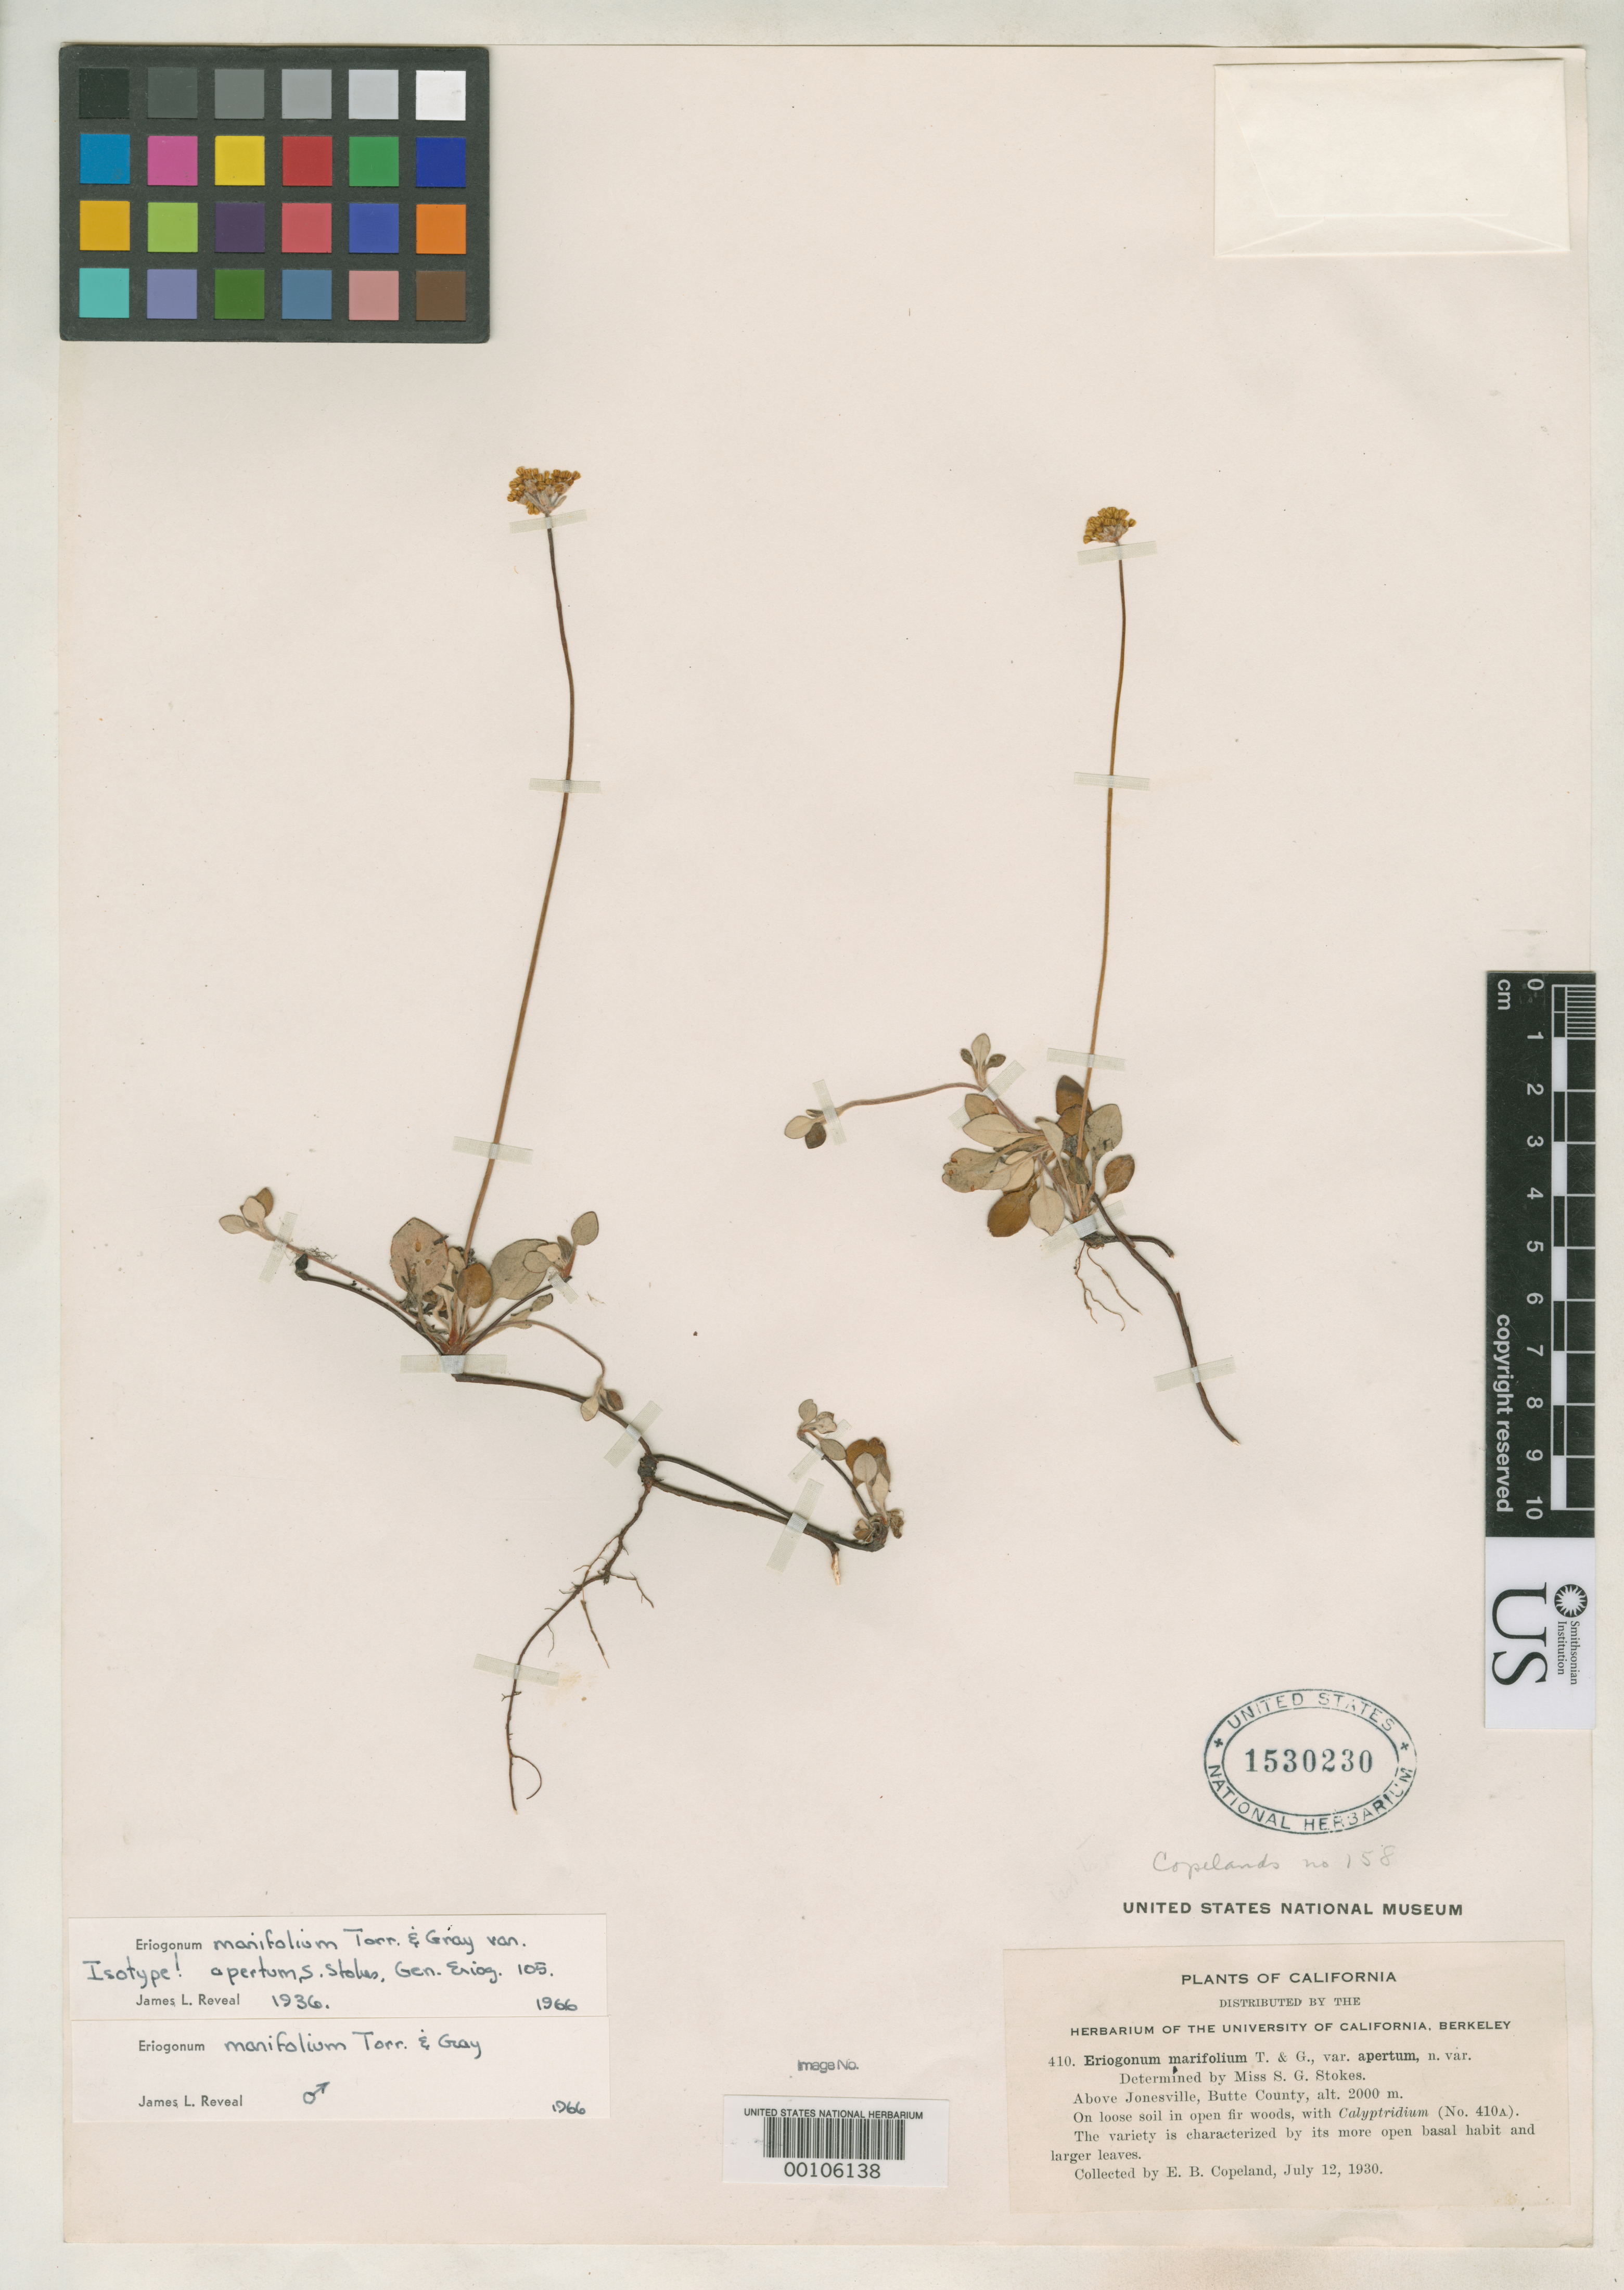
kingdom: Plantae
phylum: Tracheophyta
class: Magnoliopsida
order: Caryophyllales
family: Polygonaceae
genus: Eriogonum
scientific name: Eriogonum marifolium var. apertum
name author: S. Stokes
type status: Isotype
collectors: E. B. Copeland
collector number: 158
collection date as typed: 12 Jul 1930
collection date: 1930-07-12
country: United States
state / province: California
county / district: Butte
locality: Jonesville.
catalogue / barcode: US 1530230